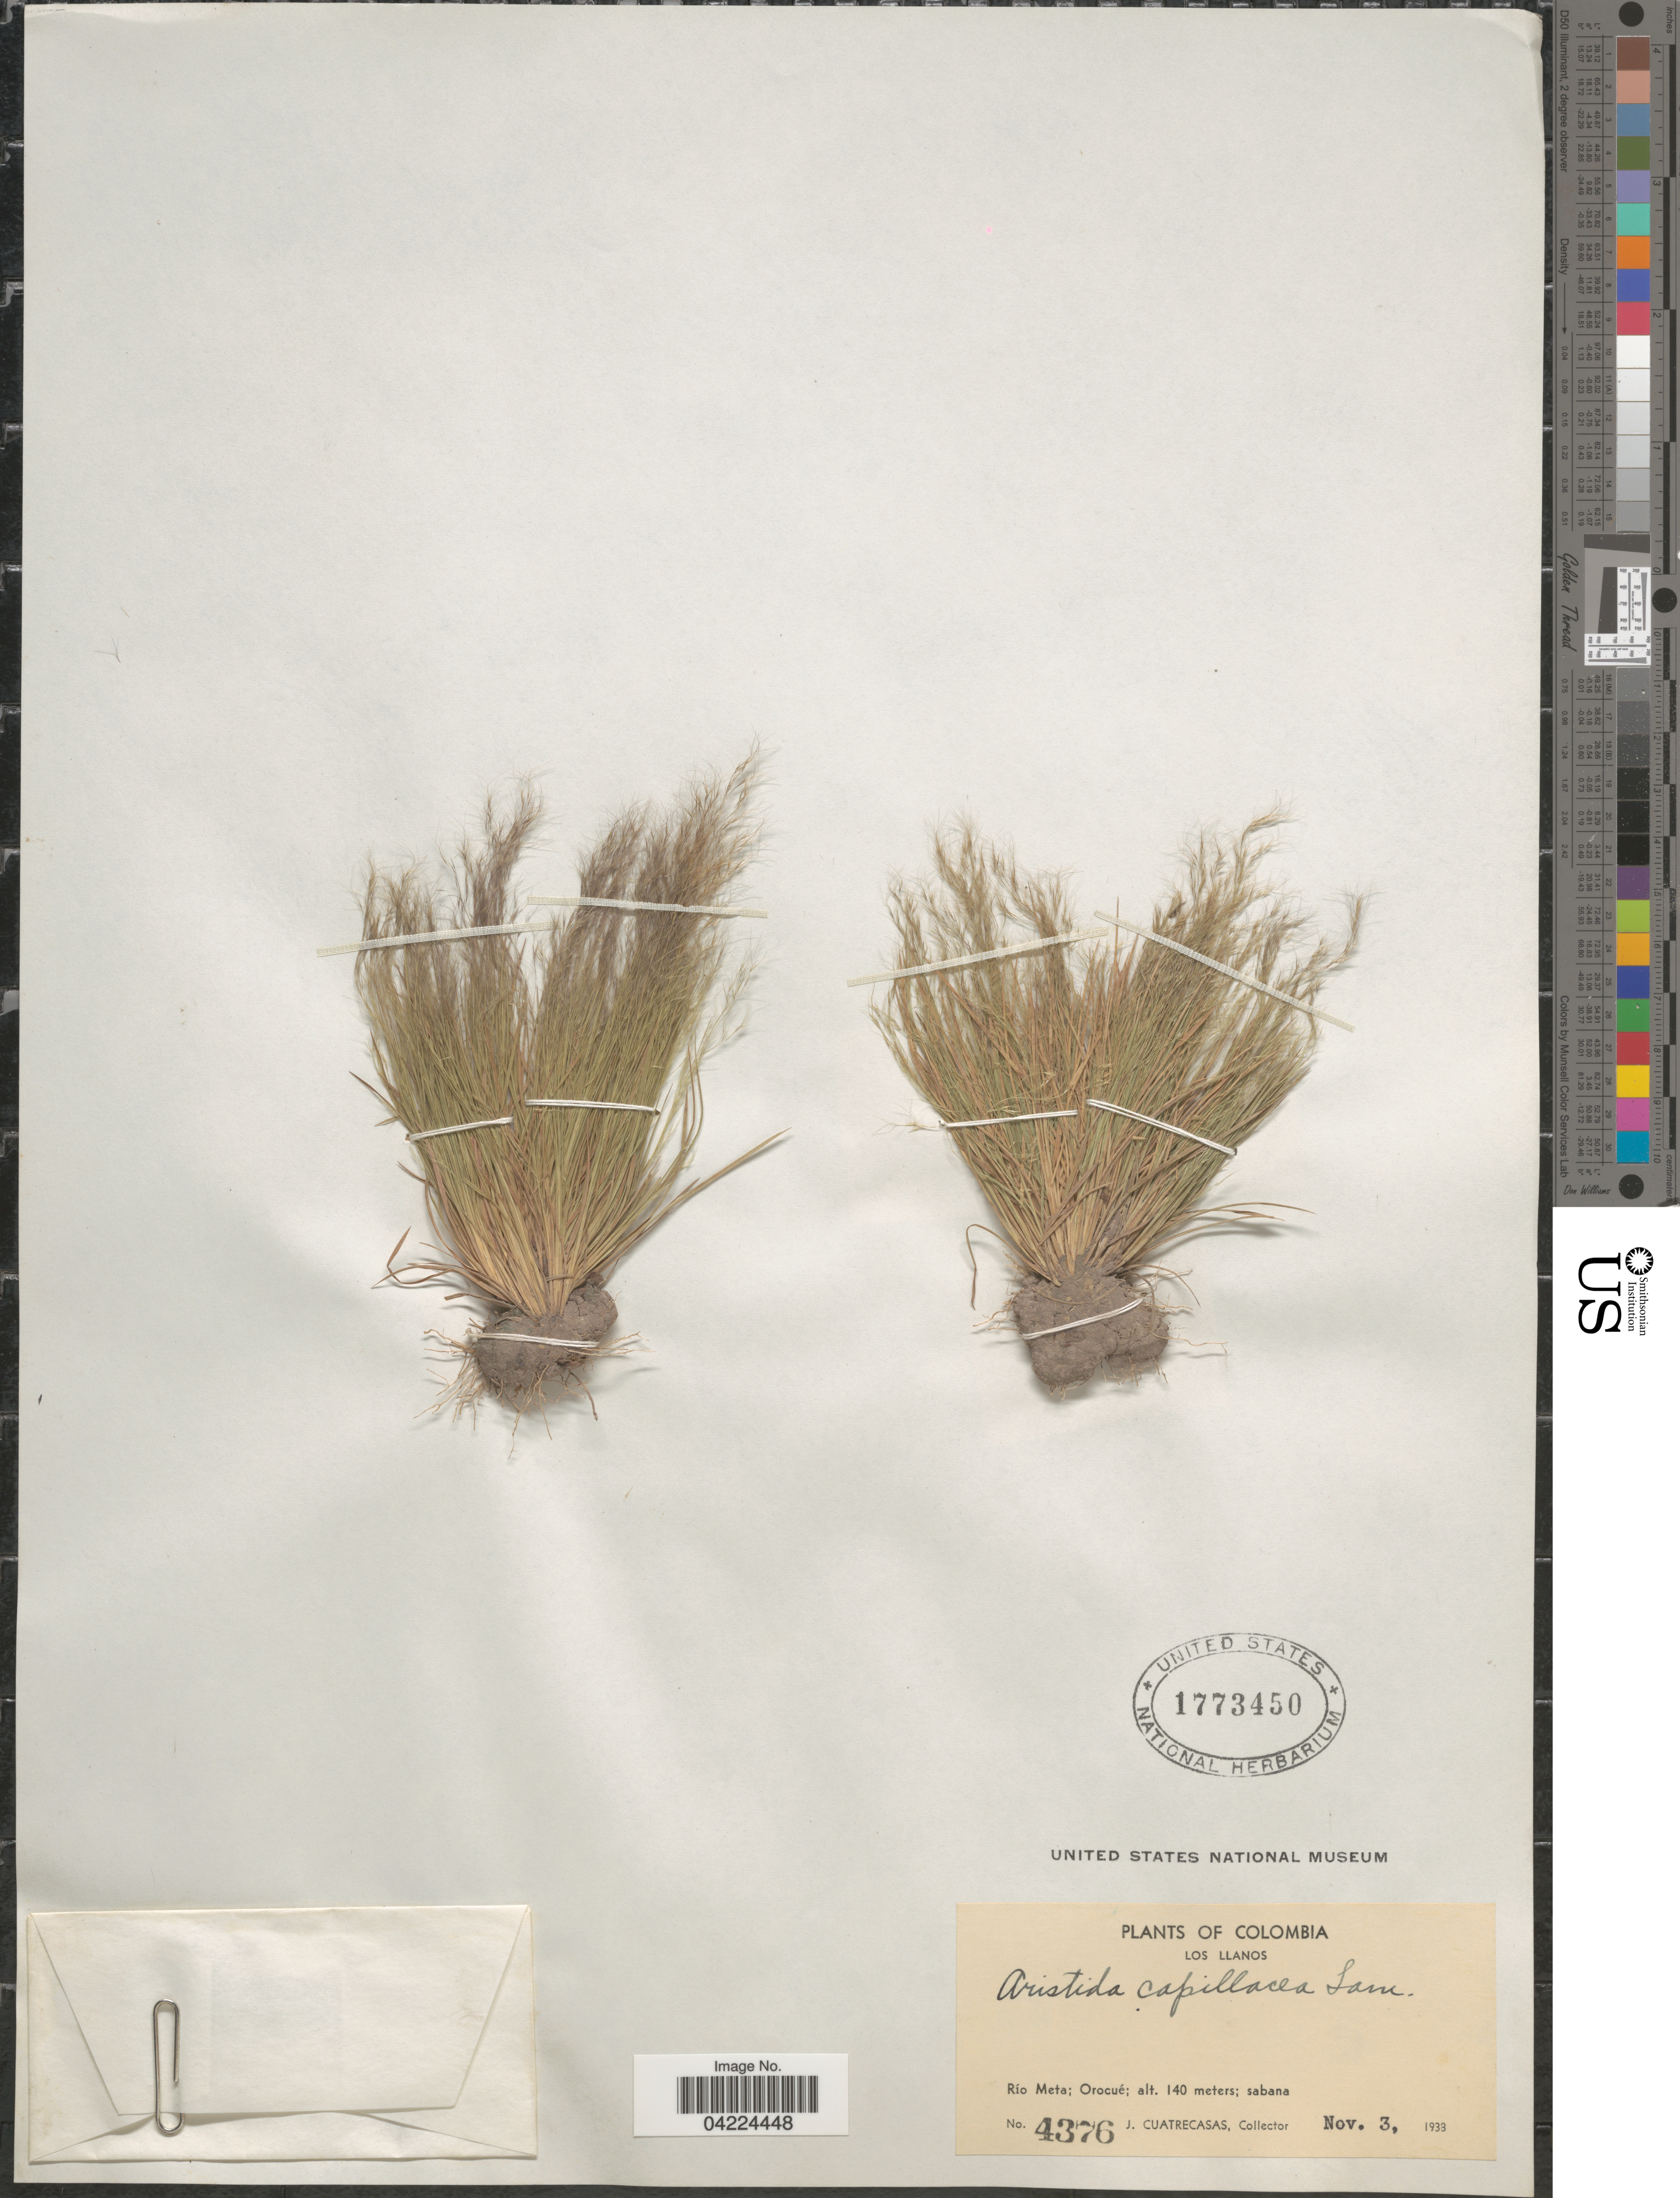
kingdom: Plantae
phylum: Tracheophyta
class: Liliopsida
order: Poales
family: Poaceae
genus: Aristida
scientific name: Aristida capillacea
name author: Lam.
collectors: J. Cuatrecasas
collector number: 4376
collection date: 1938-11-03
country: Colombia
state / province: Meta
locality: Los Llanos. Rí Meta: Orocué.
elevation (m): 140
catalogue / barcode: US 1773450